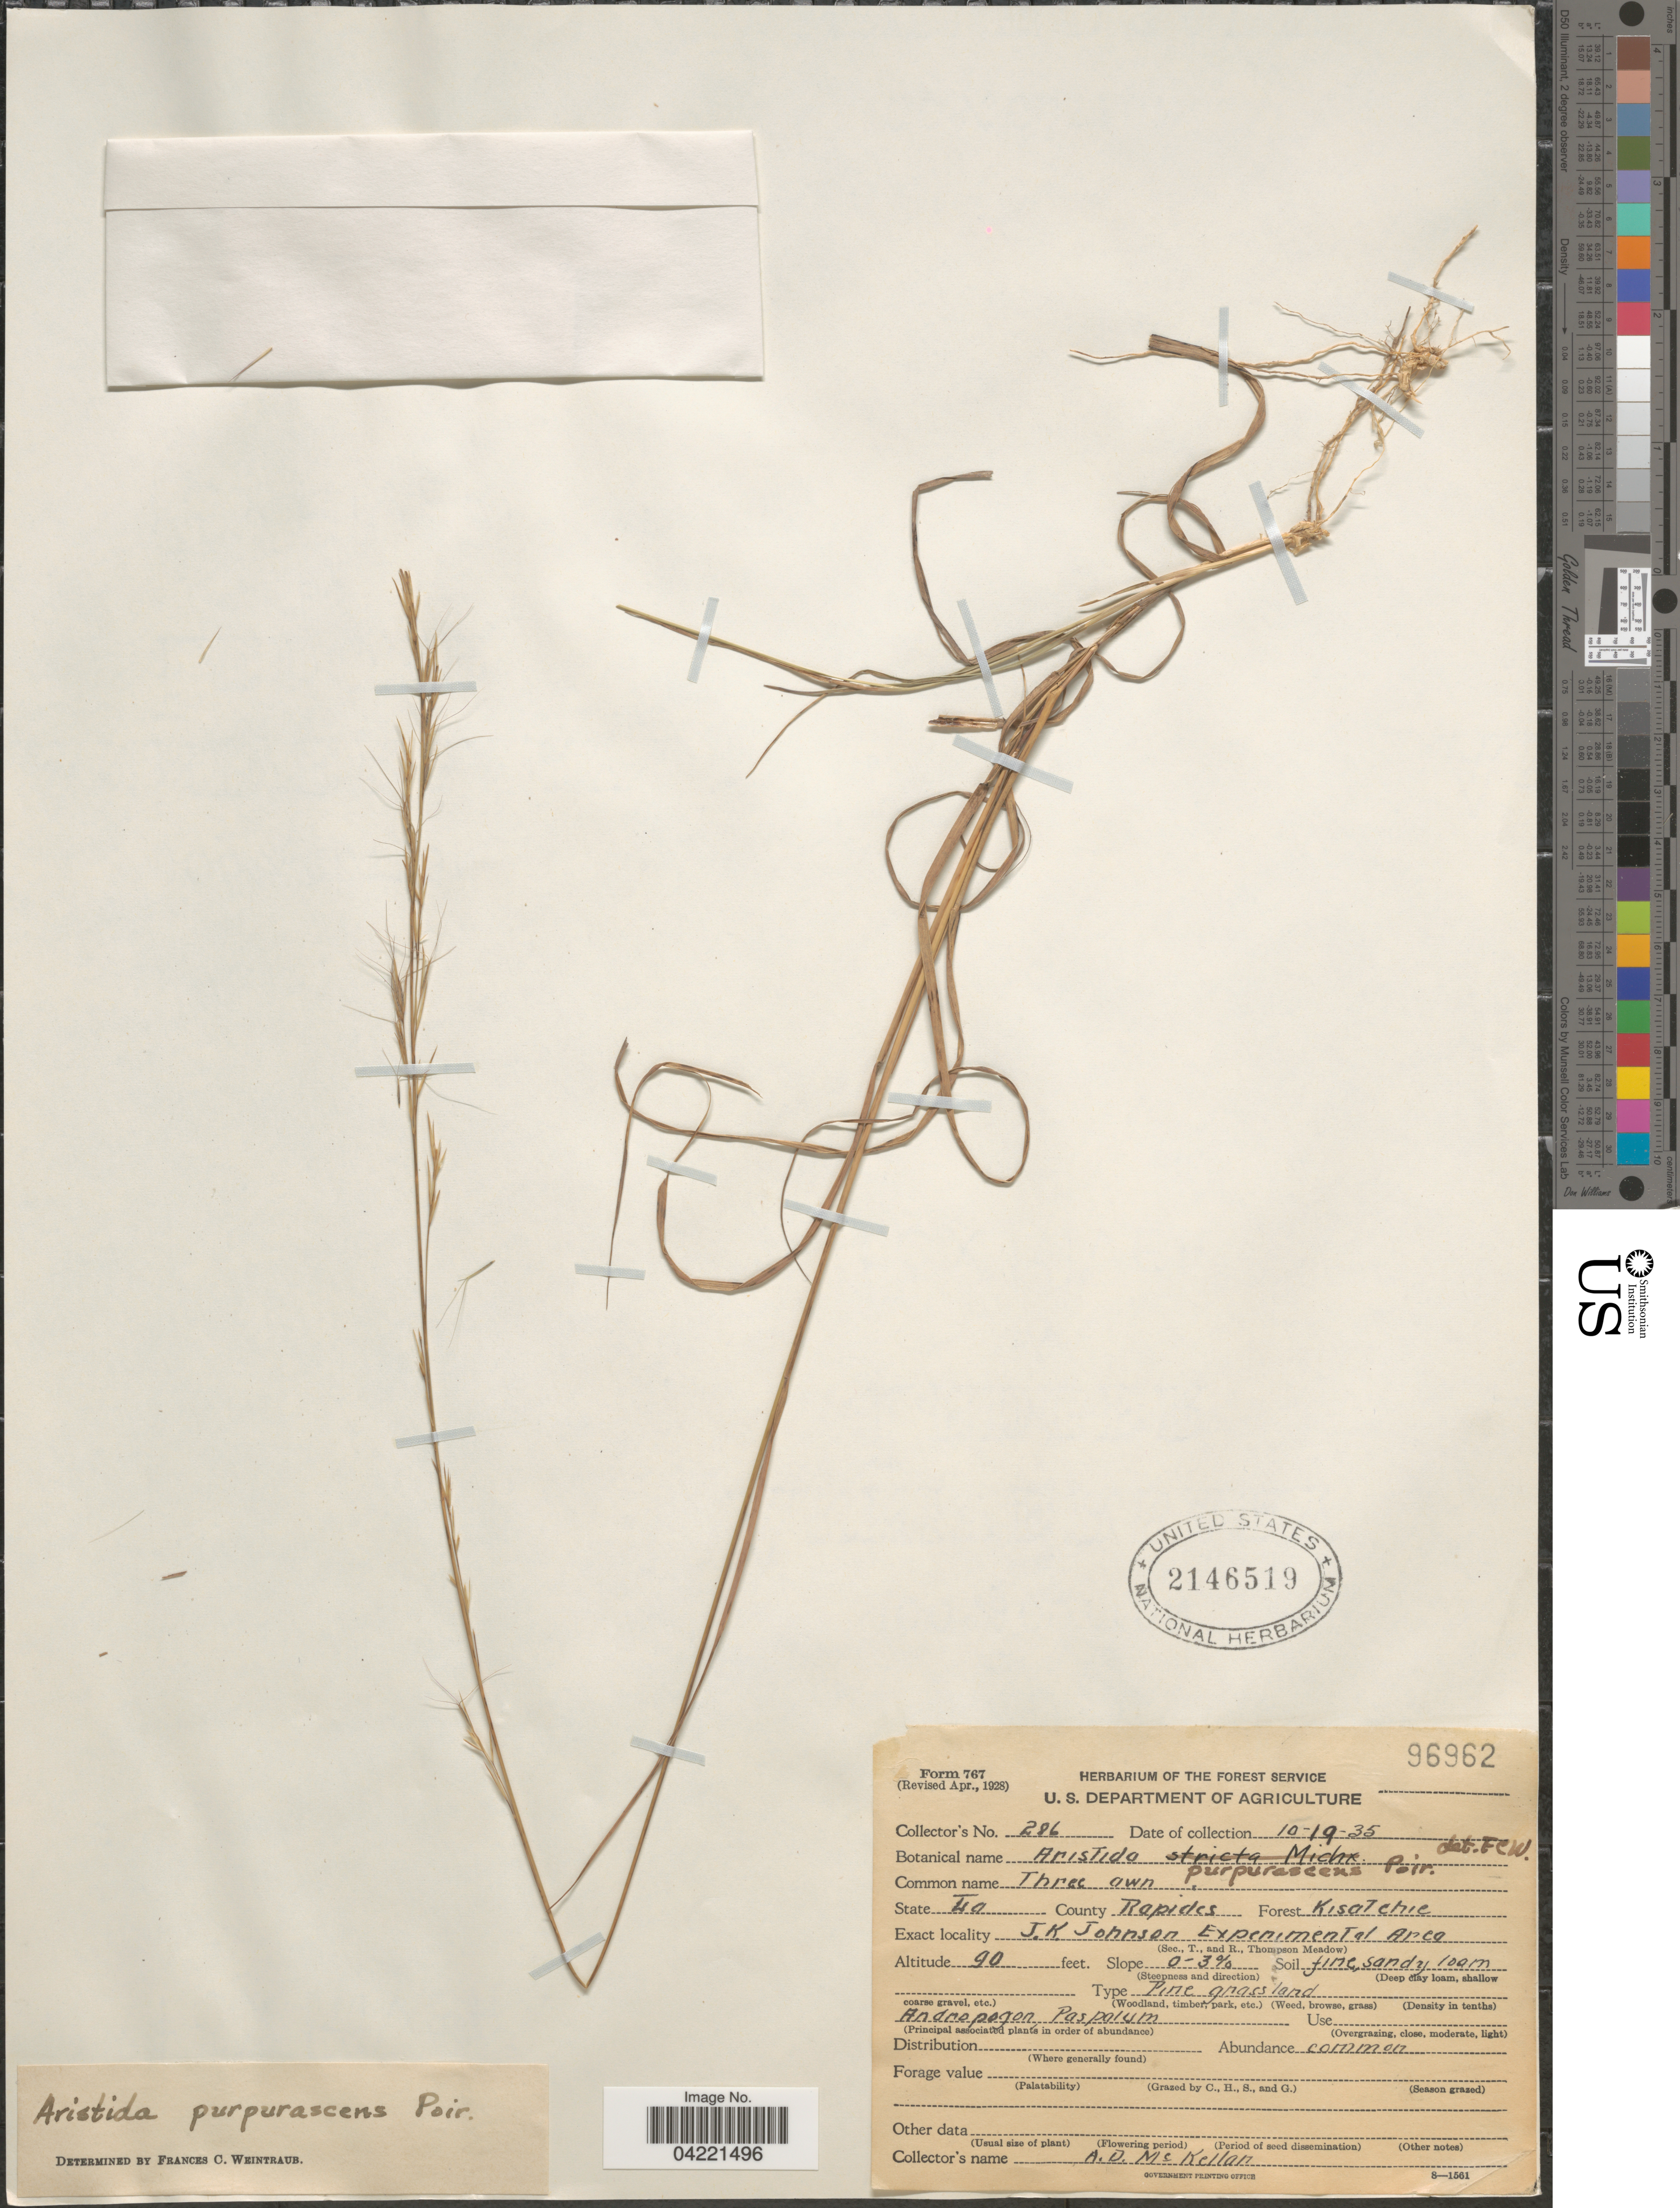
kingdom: Plantae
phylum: Tracheophyta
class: Liliopsida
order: Poales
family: Poaceae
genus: Aristida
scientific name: Aristida purpurascens var. purpurescens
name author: Poir.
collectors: A. McKellar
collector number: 286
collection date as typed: Transcribed d/m/y: 19/10/35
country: United States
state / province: Louisiana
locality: County Rapides. Forest Kisatchie. J.K. Johnson Experimental Area.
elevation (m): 27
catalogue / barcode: US 2146519